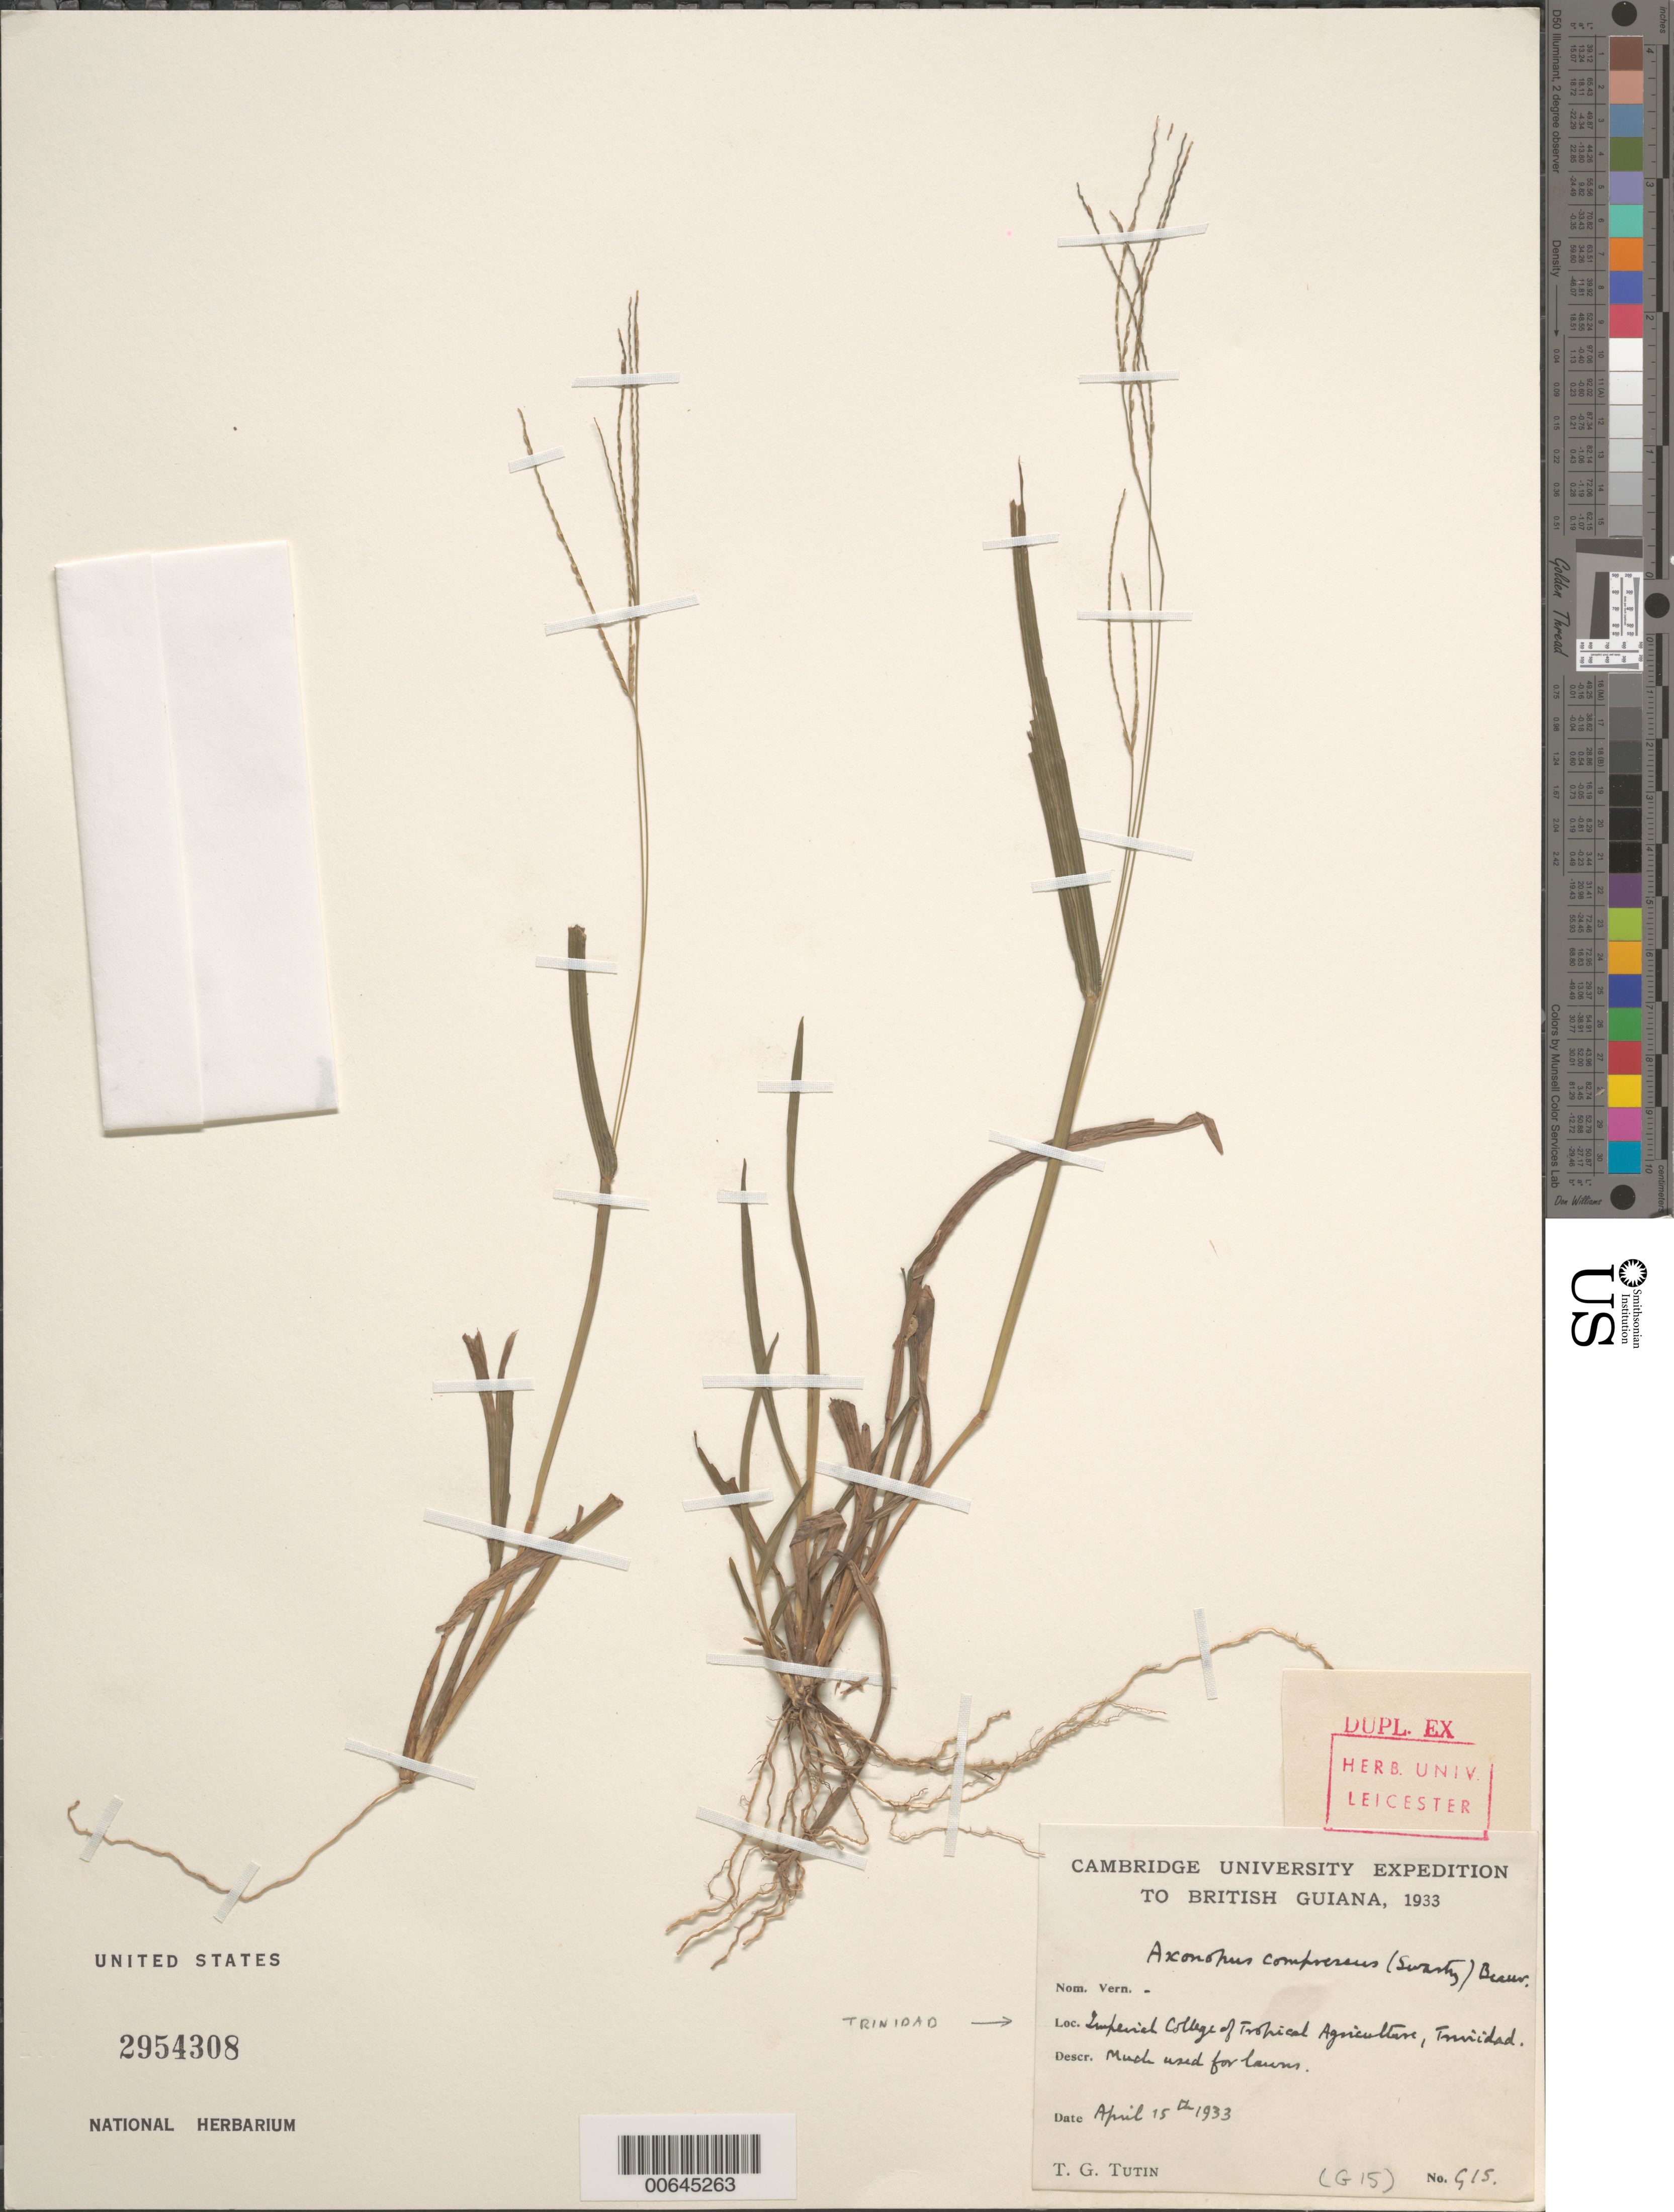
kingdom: Plantae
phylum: Tracheophyta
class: Liliopsida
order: Poales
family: Poaceae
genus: Axonopus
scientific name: Axonopus compressus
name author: (Sw.) P. Beauv.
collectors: T. G. Tutin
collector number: G15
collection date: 1933-04-15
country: Trinidad and Tobago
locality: Cambridge University Expedition to British Guiana, 1933. Imperial College of Tropical Agriculture, Trinidad.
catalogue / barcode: US 2954308